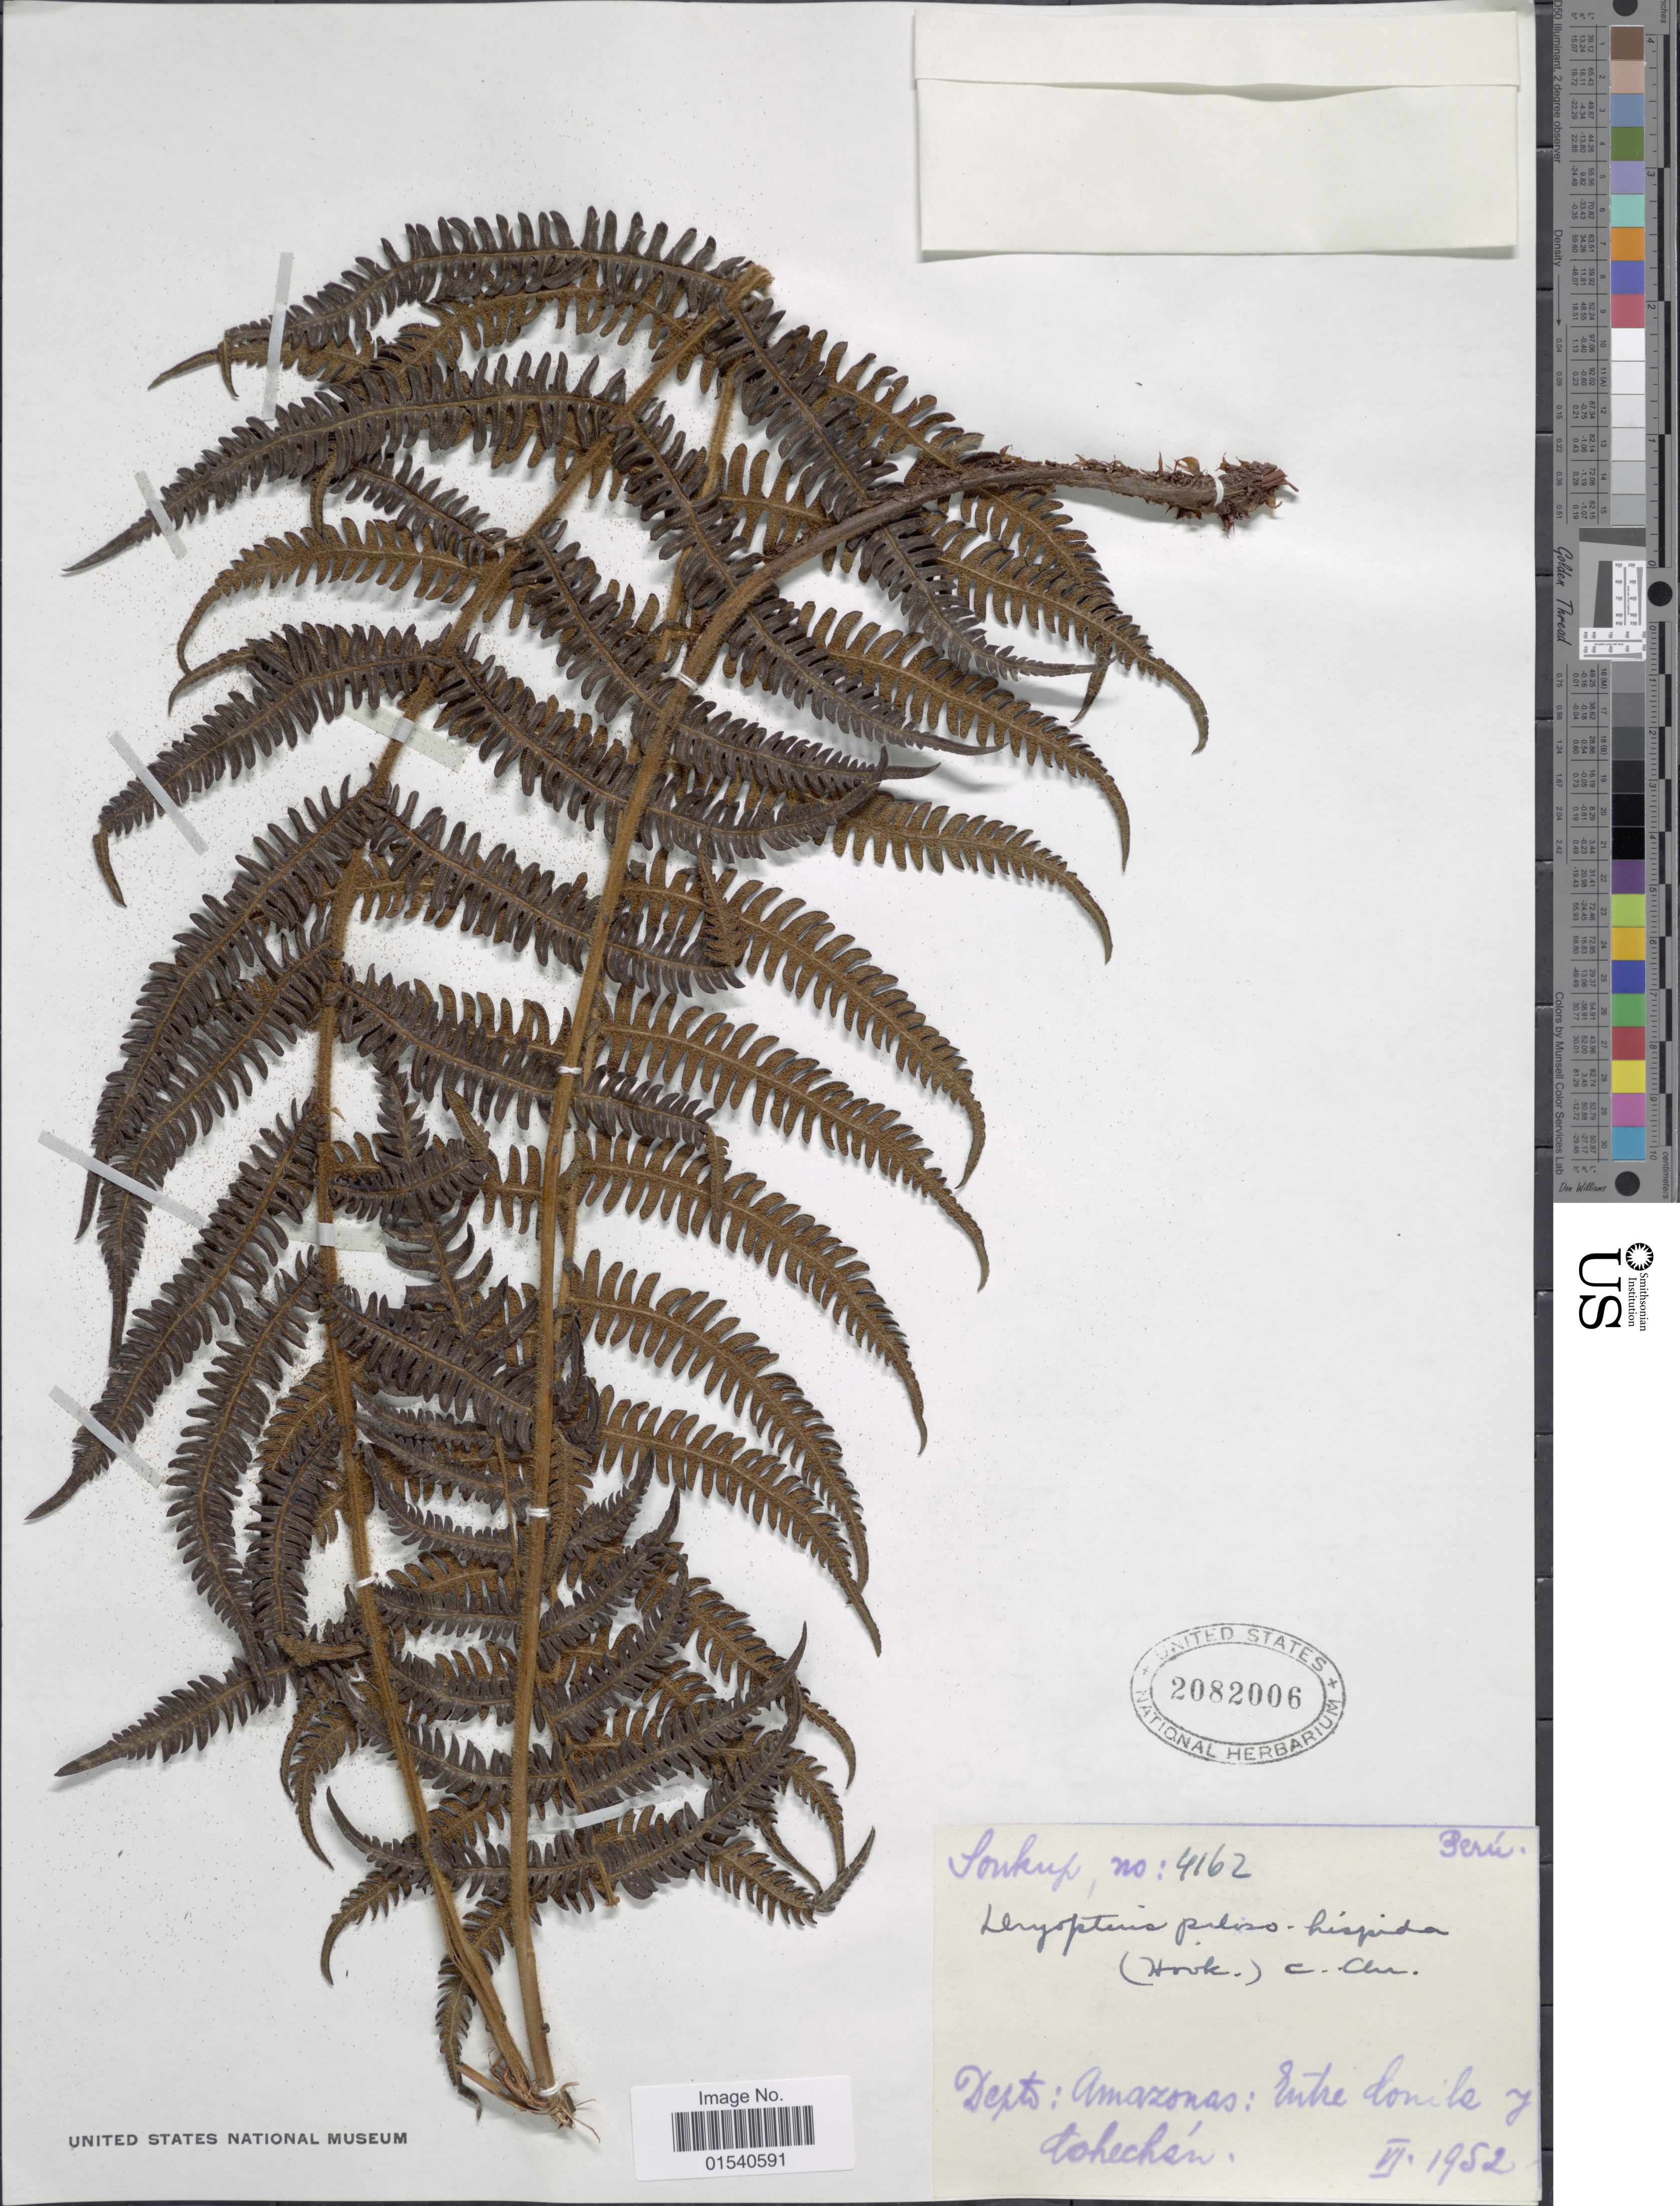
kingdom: Plantae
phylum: Tracheophyta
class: Polypodiopsida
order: Polypodiales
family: Thelypteridaceae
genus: Amauropelta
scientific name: Amauropelta pilosohispida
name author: (Hook.) A.R. Sm.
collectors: -- Soukup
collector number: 4162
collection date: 1952-06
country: Peru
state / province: Amazonas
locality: Dept. Amazonas: Entre Conils y Cohechín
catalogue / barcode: US 2082006